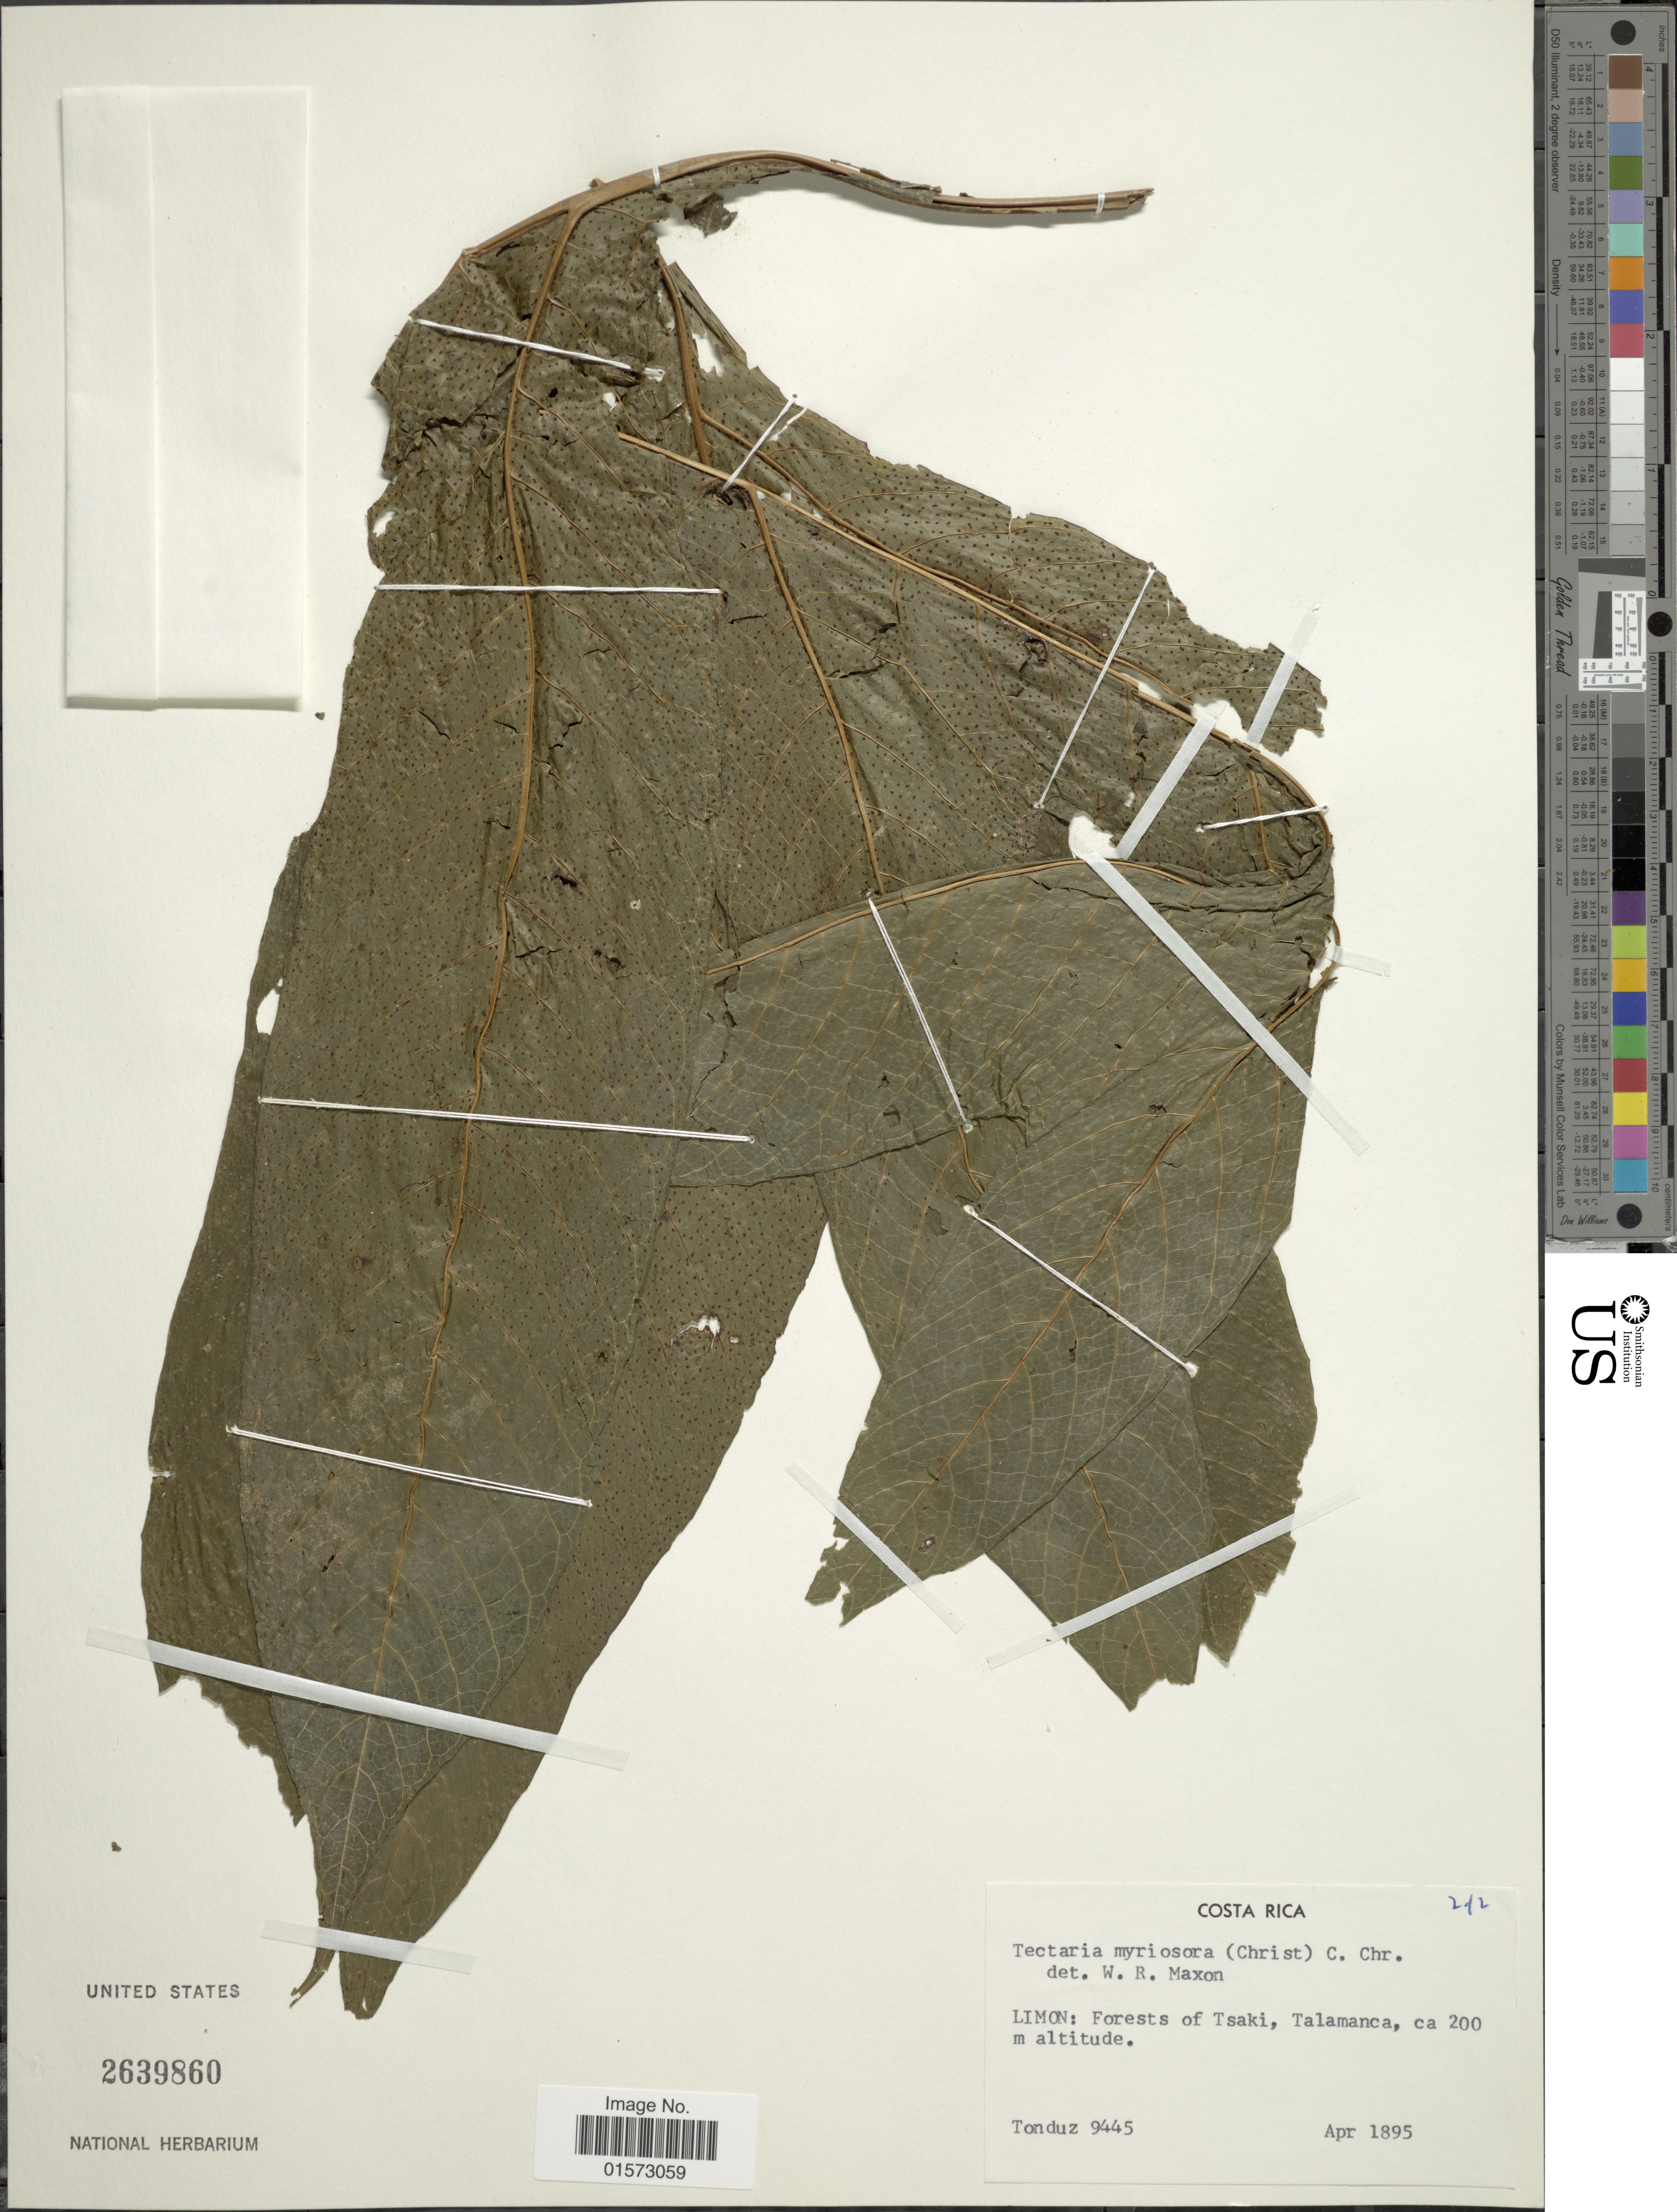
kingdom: Plantae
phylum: Tracheophyta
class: Polypodiopsida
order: Polypodiales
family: Tectariaceae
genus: Tectaria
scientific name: Tectaria draconoptera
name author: (D.C. Eaton) Copel.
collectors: A. Tonduz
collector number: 9445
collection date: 1895-04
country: Costa Rica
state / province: Limón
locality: Forests of Tsaki, Talamanca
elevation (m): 200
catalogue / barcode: US 2639860